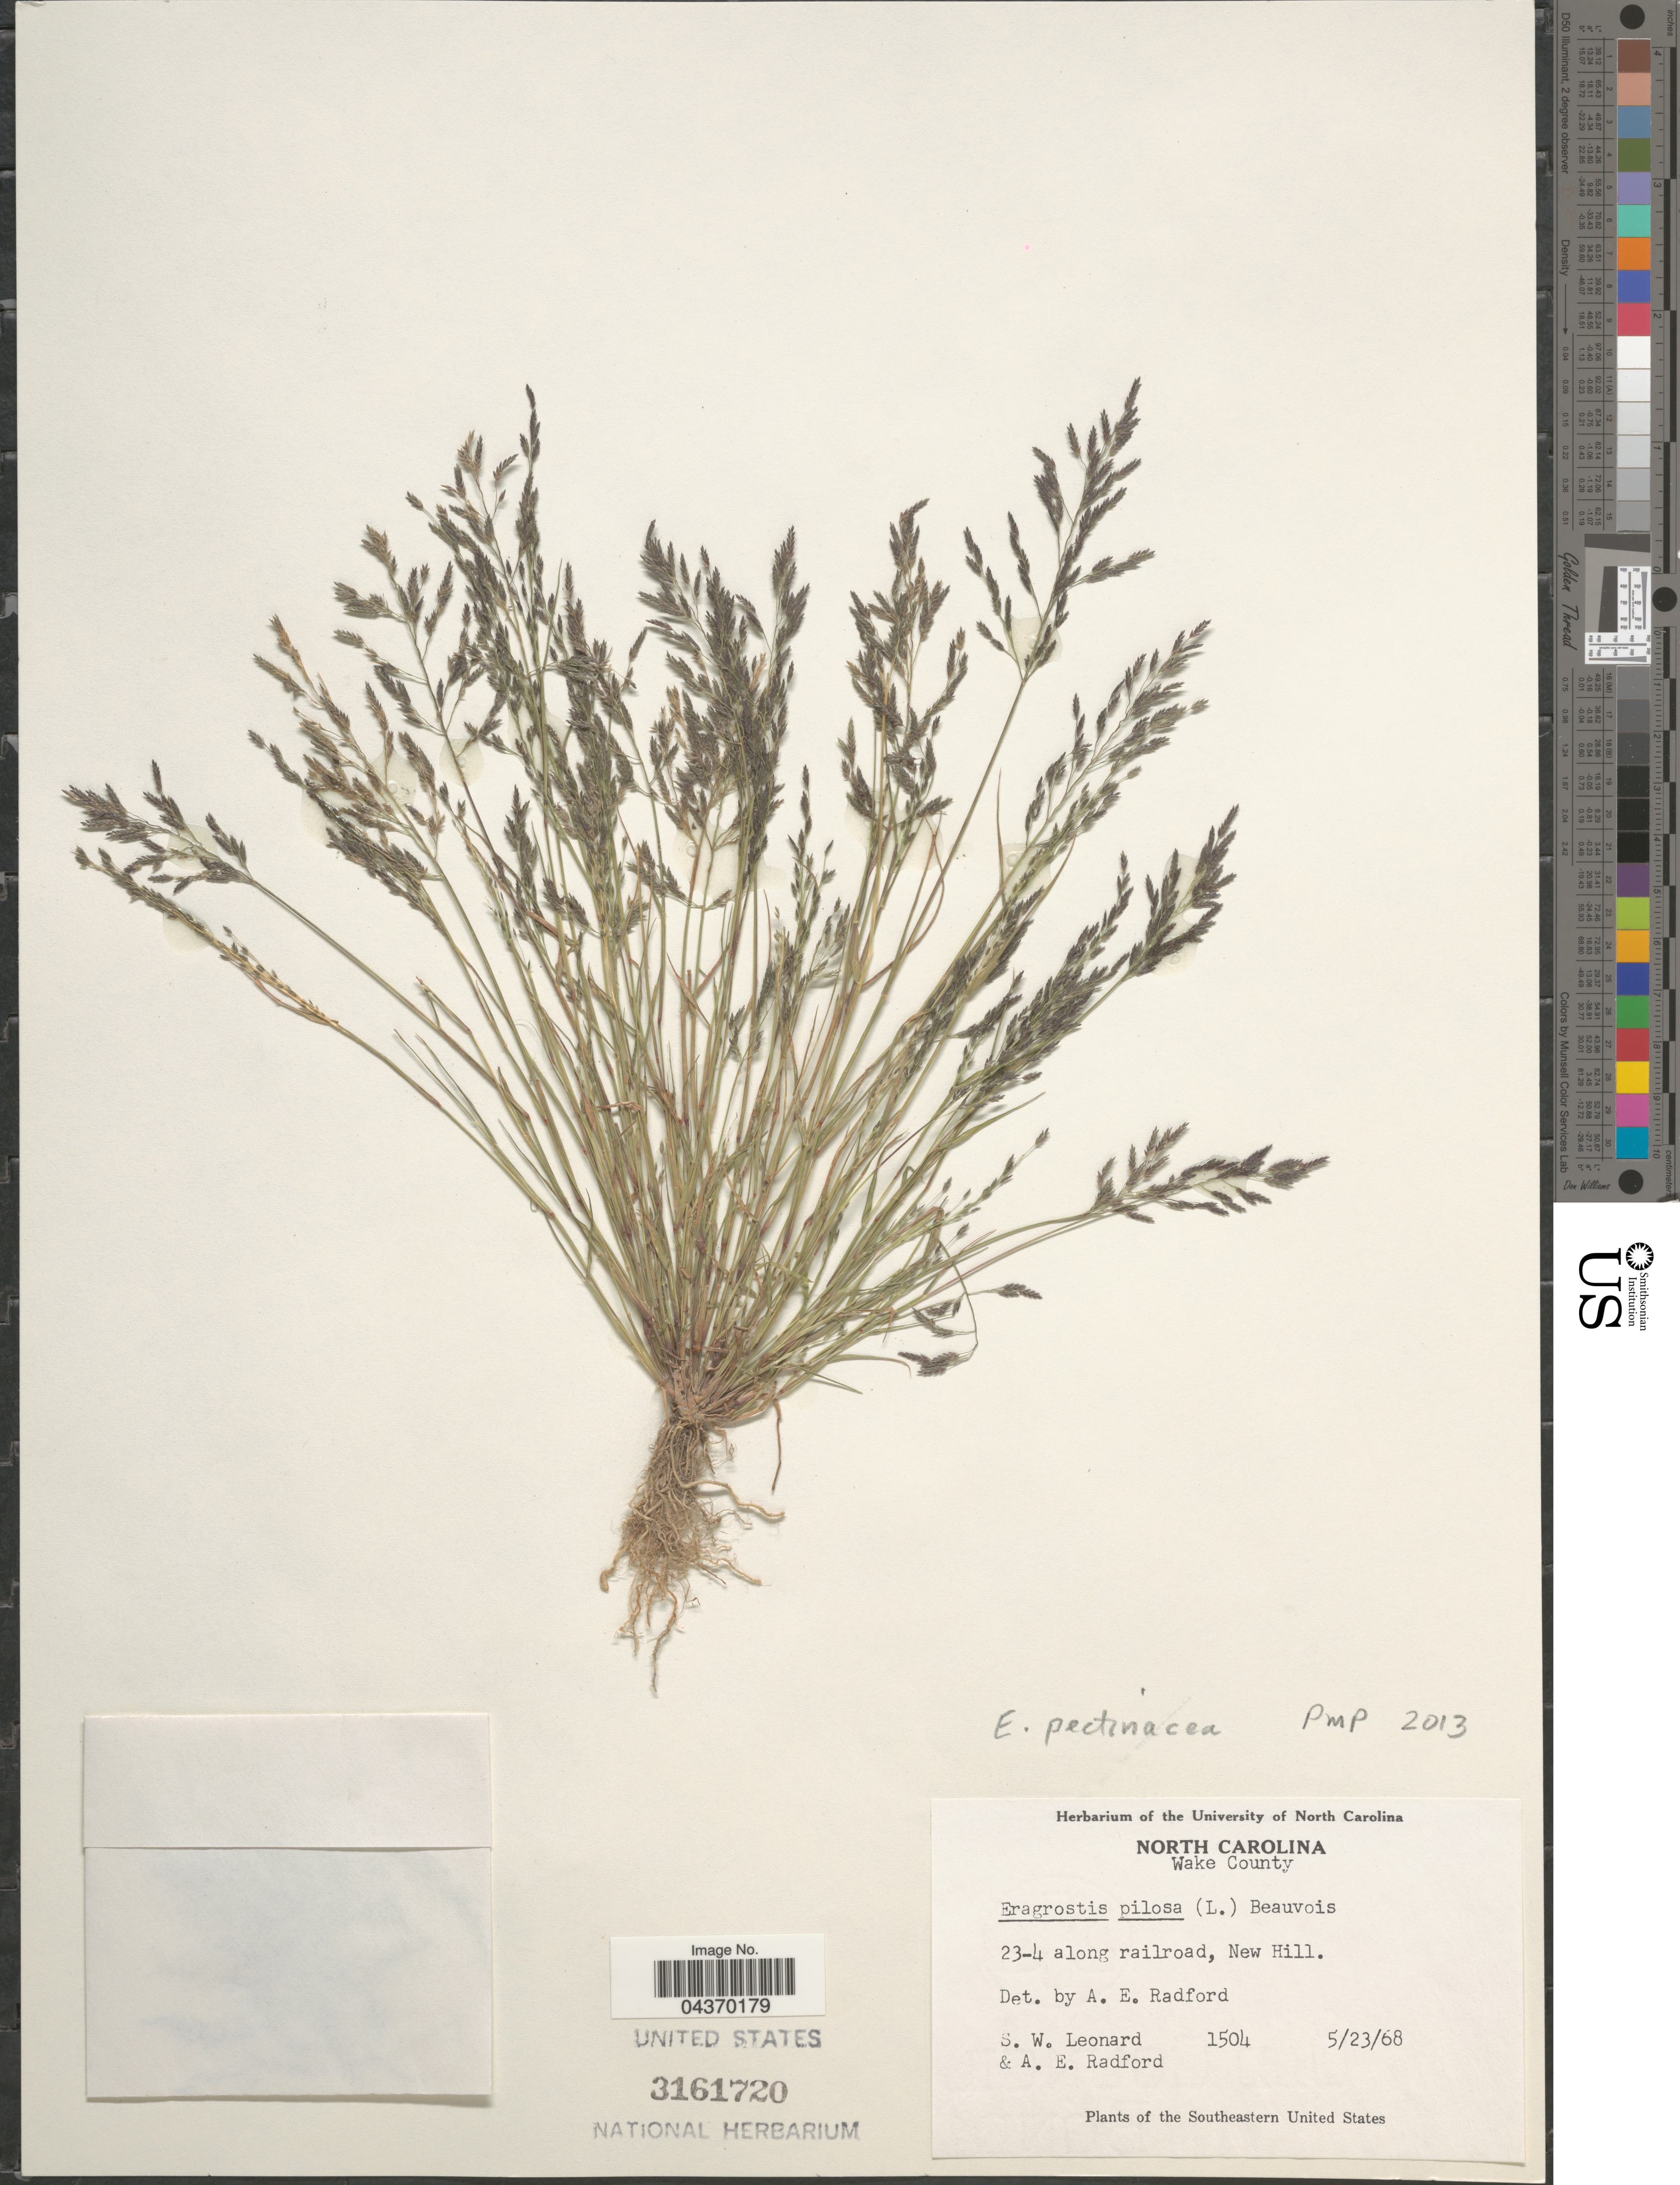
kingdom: Plantae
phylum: Tracheophyta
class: Liliopsida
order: Poales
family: Poaceae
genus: Eragrostis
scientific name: Eragrostis pectinacea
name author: (Michx.) Nees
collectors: S. W. Leonard & A. E. Radford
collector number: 1504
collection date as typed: Transcribed d/m/y: 23/5/68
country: United States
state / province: North Carolina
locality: Wake County. 23-4 along railroad, New Hill. The Southeastern United States.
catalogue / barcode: US 3161720